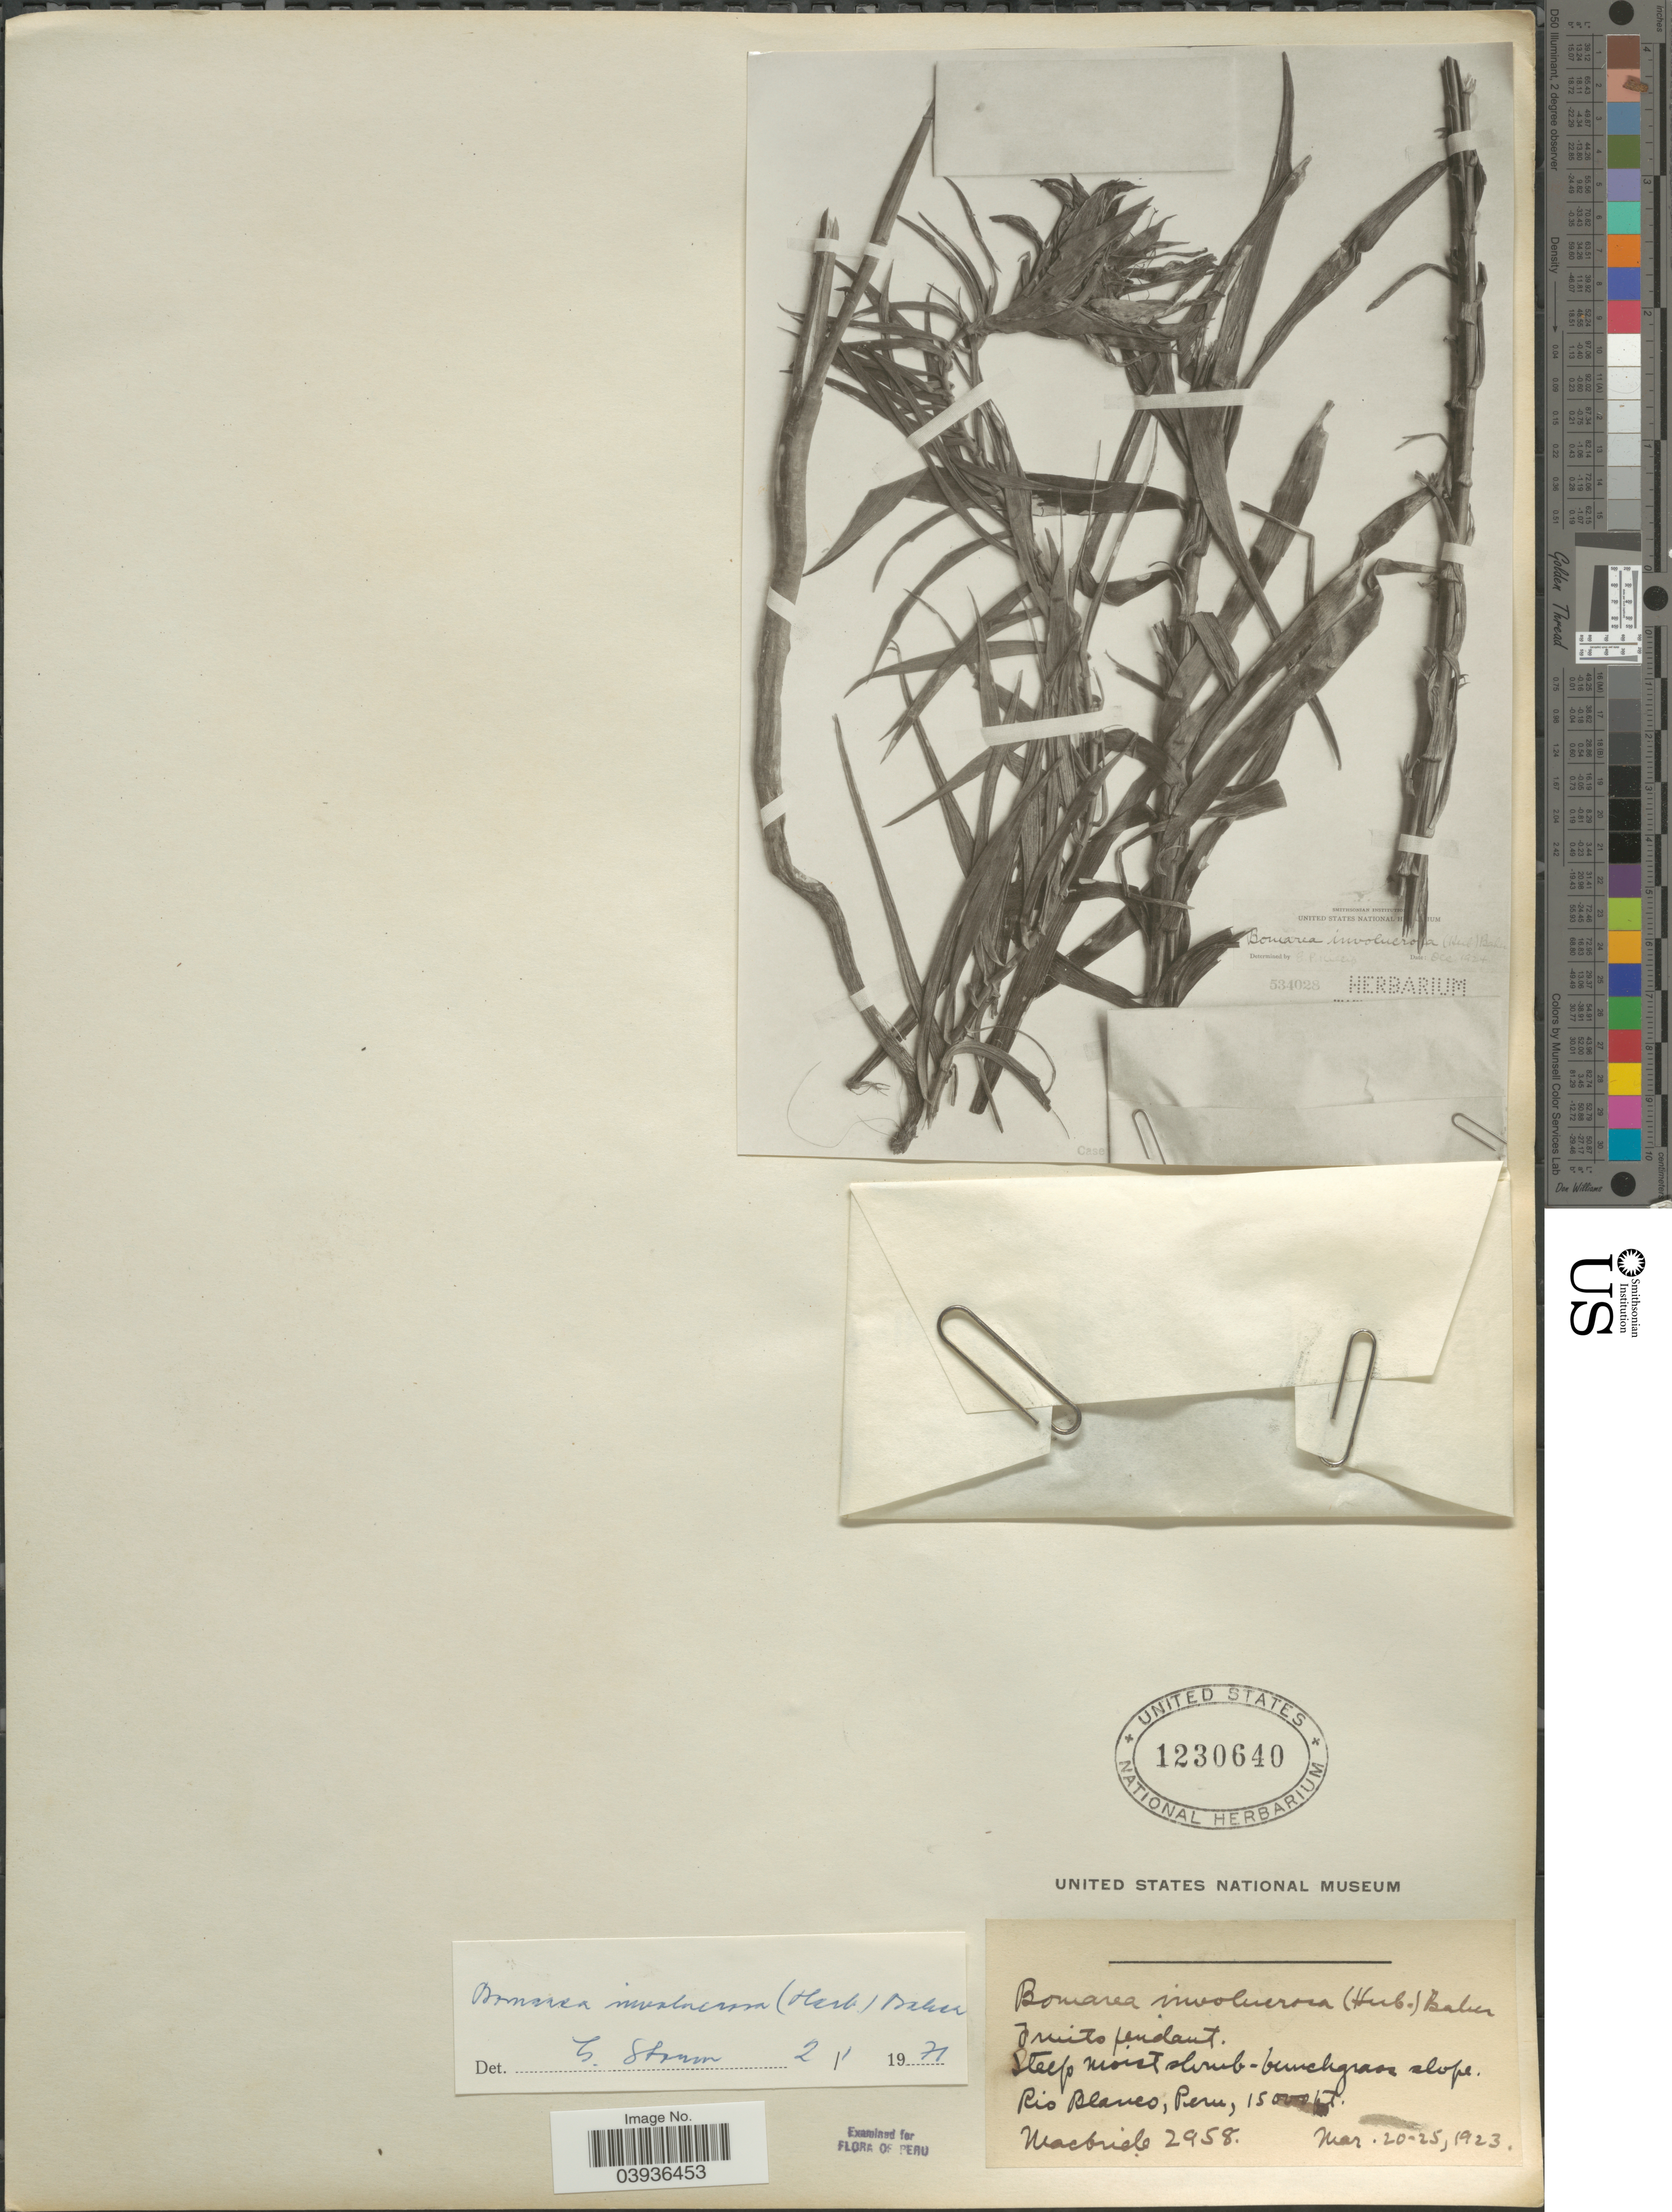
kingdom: Plantae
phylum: Tracheophyta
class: Liliopsida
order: Liliales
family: Alstroemeriaceae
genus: Bomarea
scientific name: Bomarea involucrosa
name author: (Herb.) Baker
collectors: Macbride, --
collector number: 2958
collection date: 1923-03-20/1923-03-25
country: Peru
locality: Rio Blanco.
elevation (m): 4572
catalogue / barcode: US 1230640